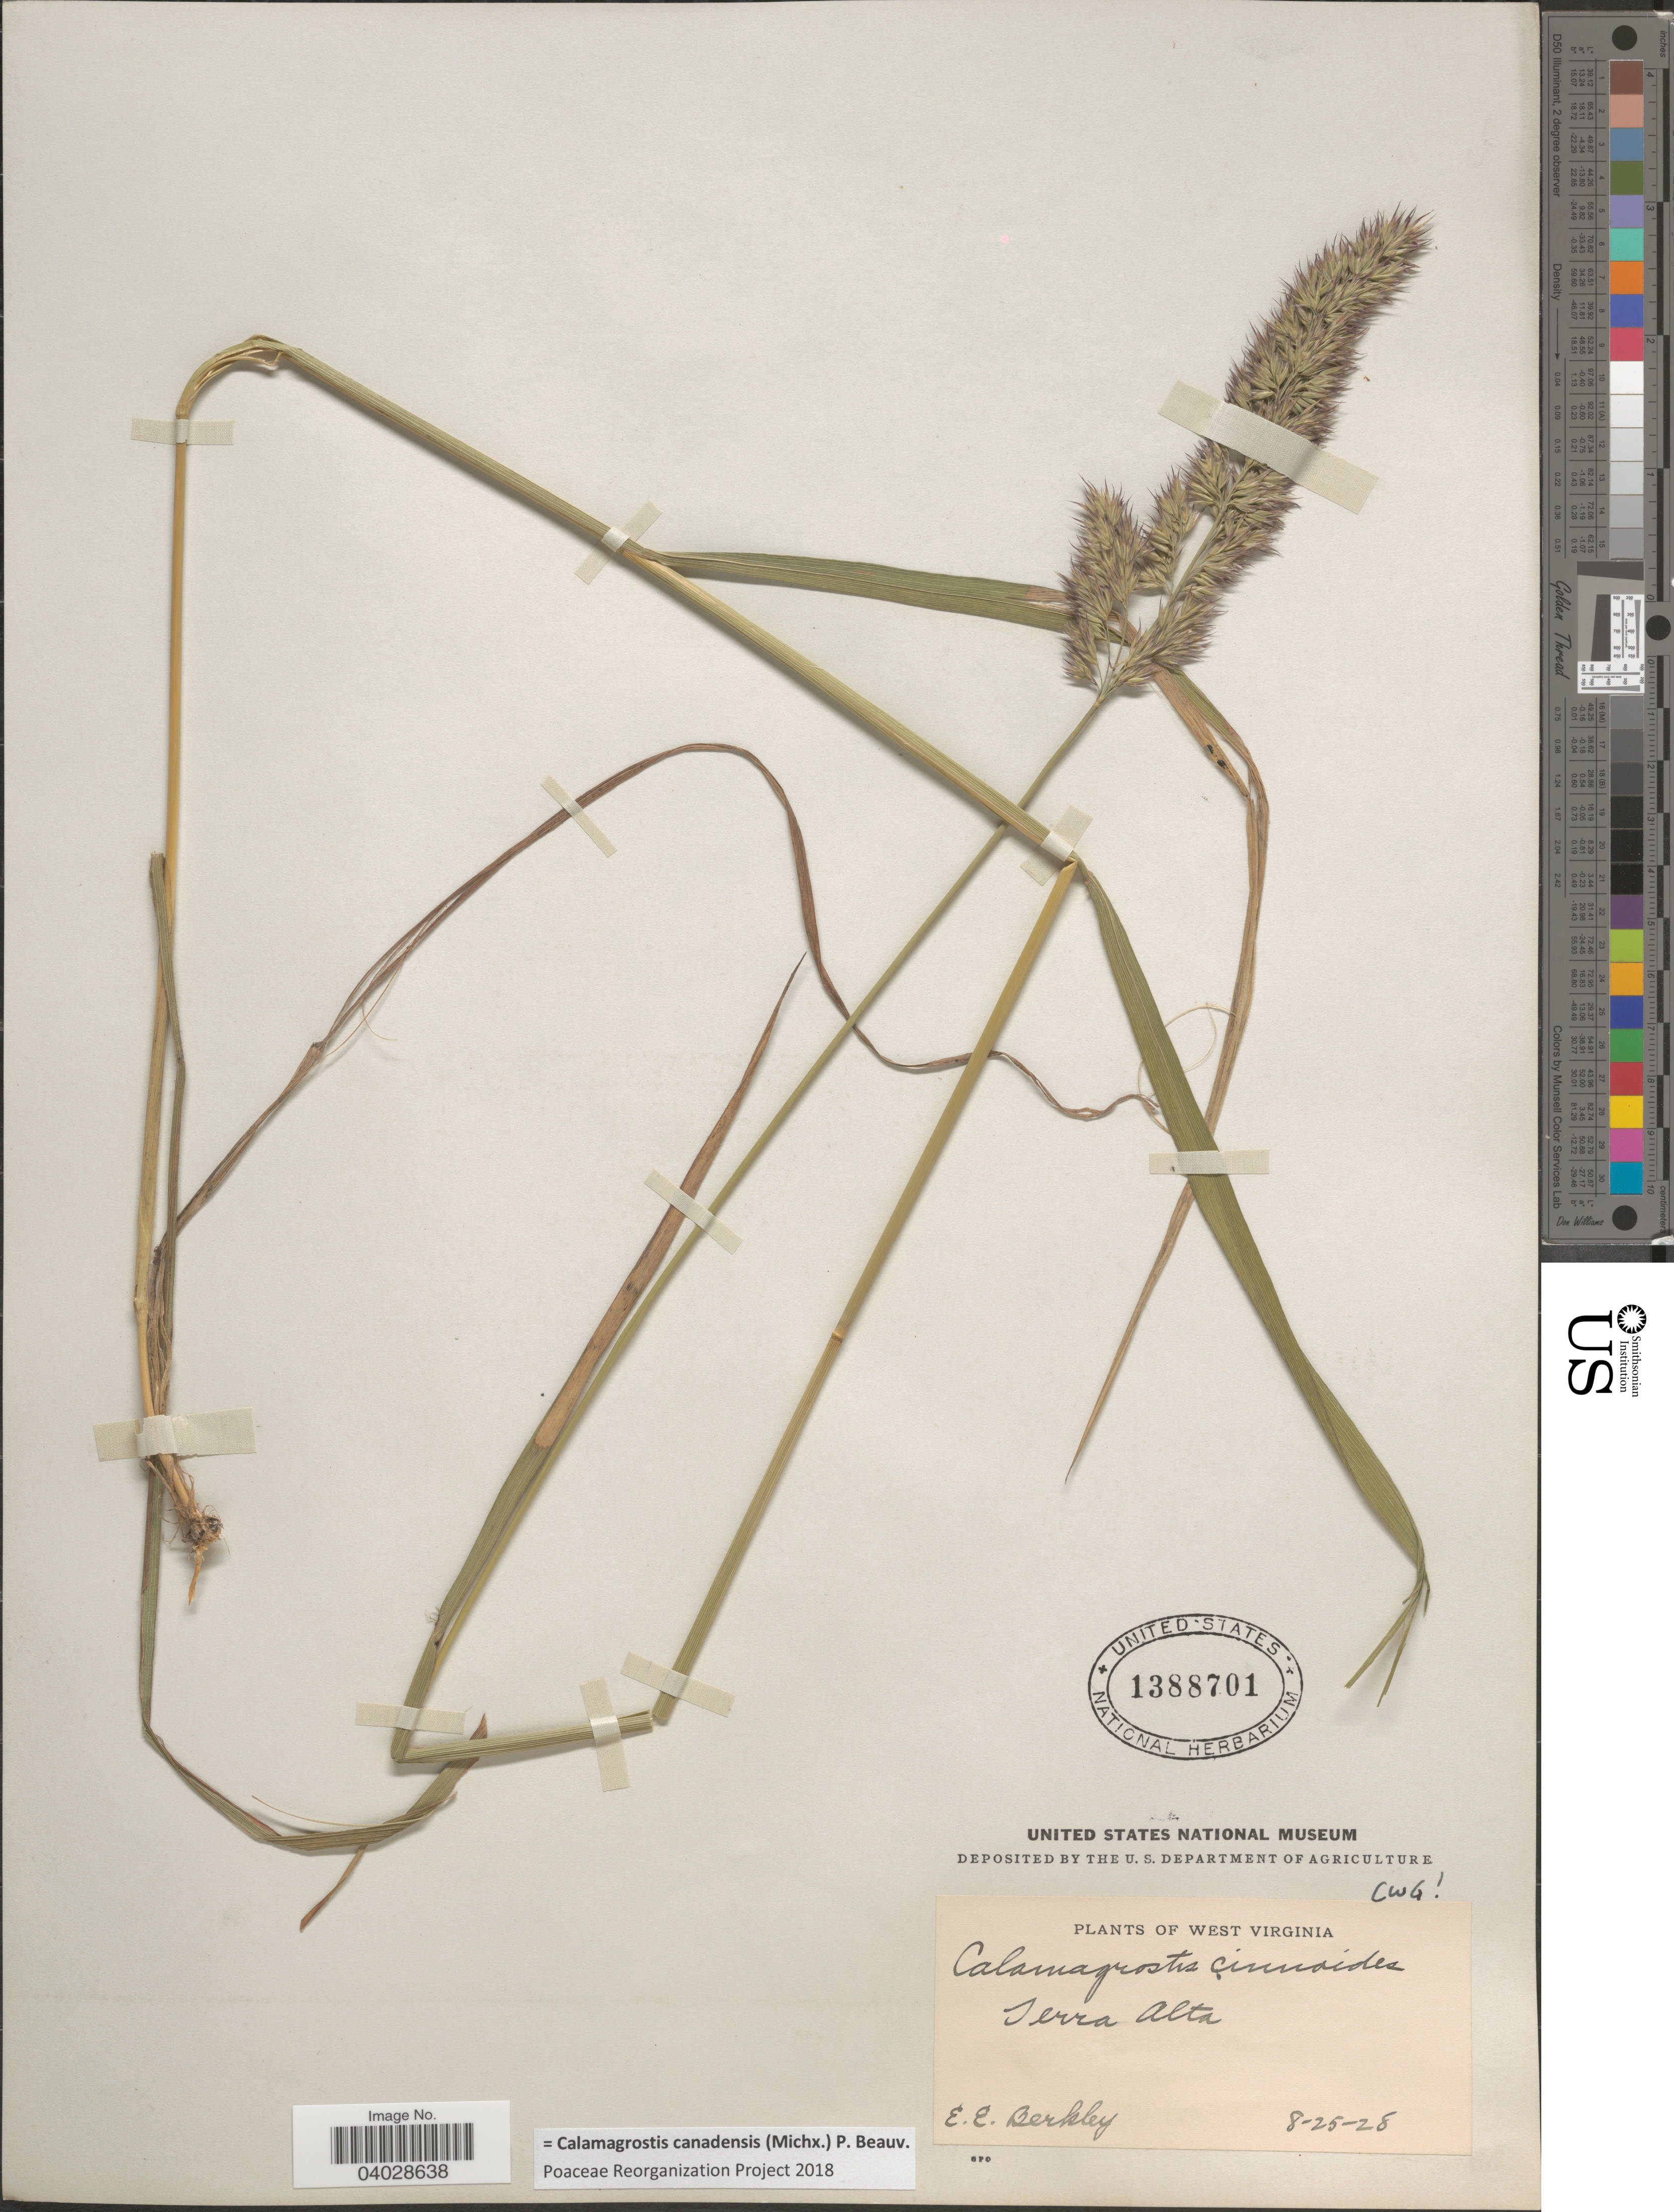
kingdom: Plantae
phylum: Tracheophyta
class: Liliopsida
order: Poales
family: Poaceae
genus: Calamagrostis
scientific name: Calamagrostis canadensis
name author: (Michx.) P. Beauv.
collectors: E. Berkley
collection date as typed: Transcribed d/m/y: 25/8/28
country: United States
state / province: West Virginia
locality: Terra Alta.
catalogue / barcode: US 1388701